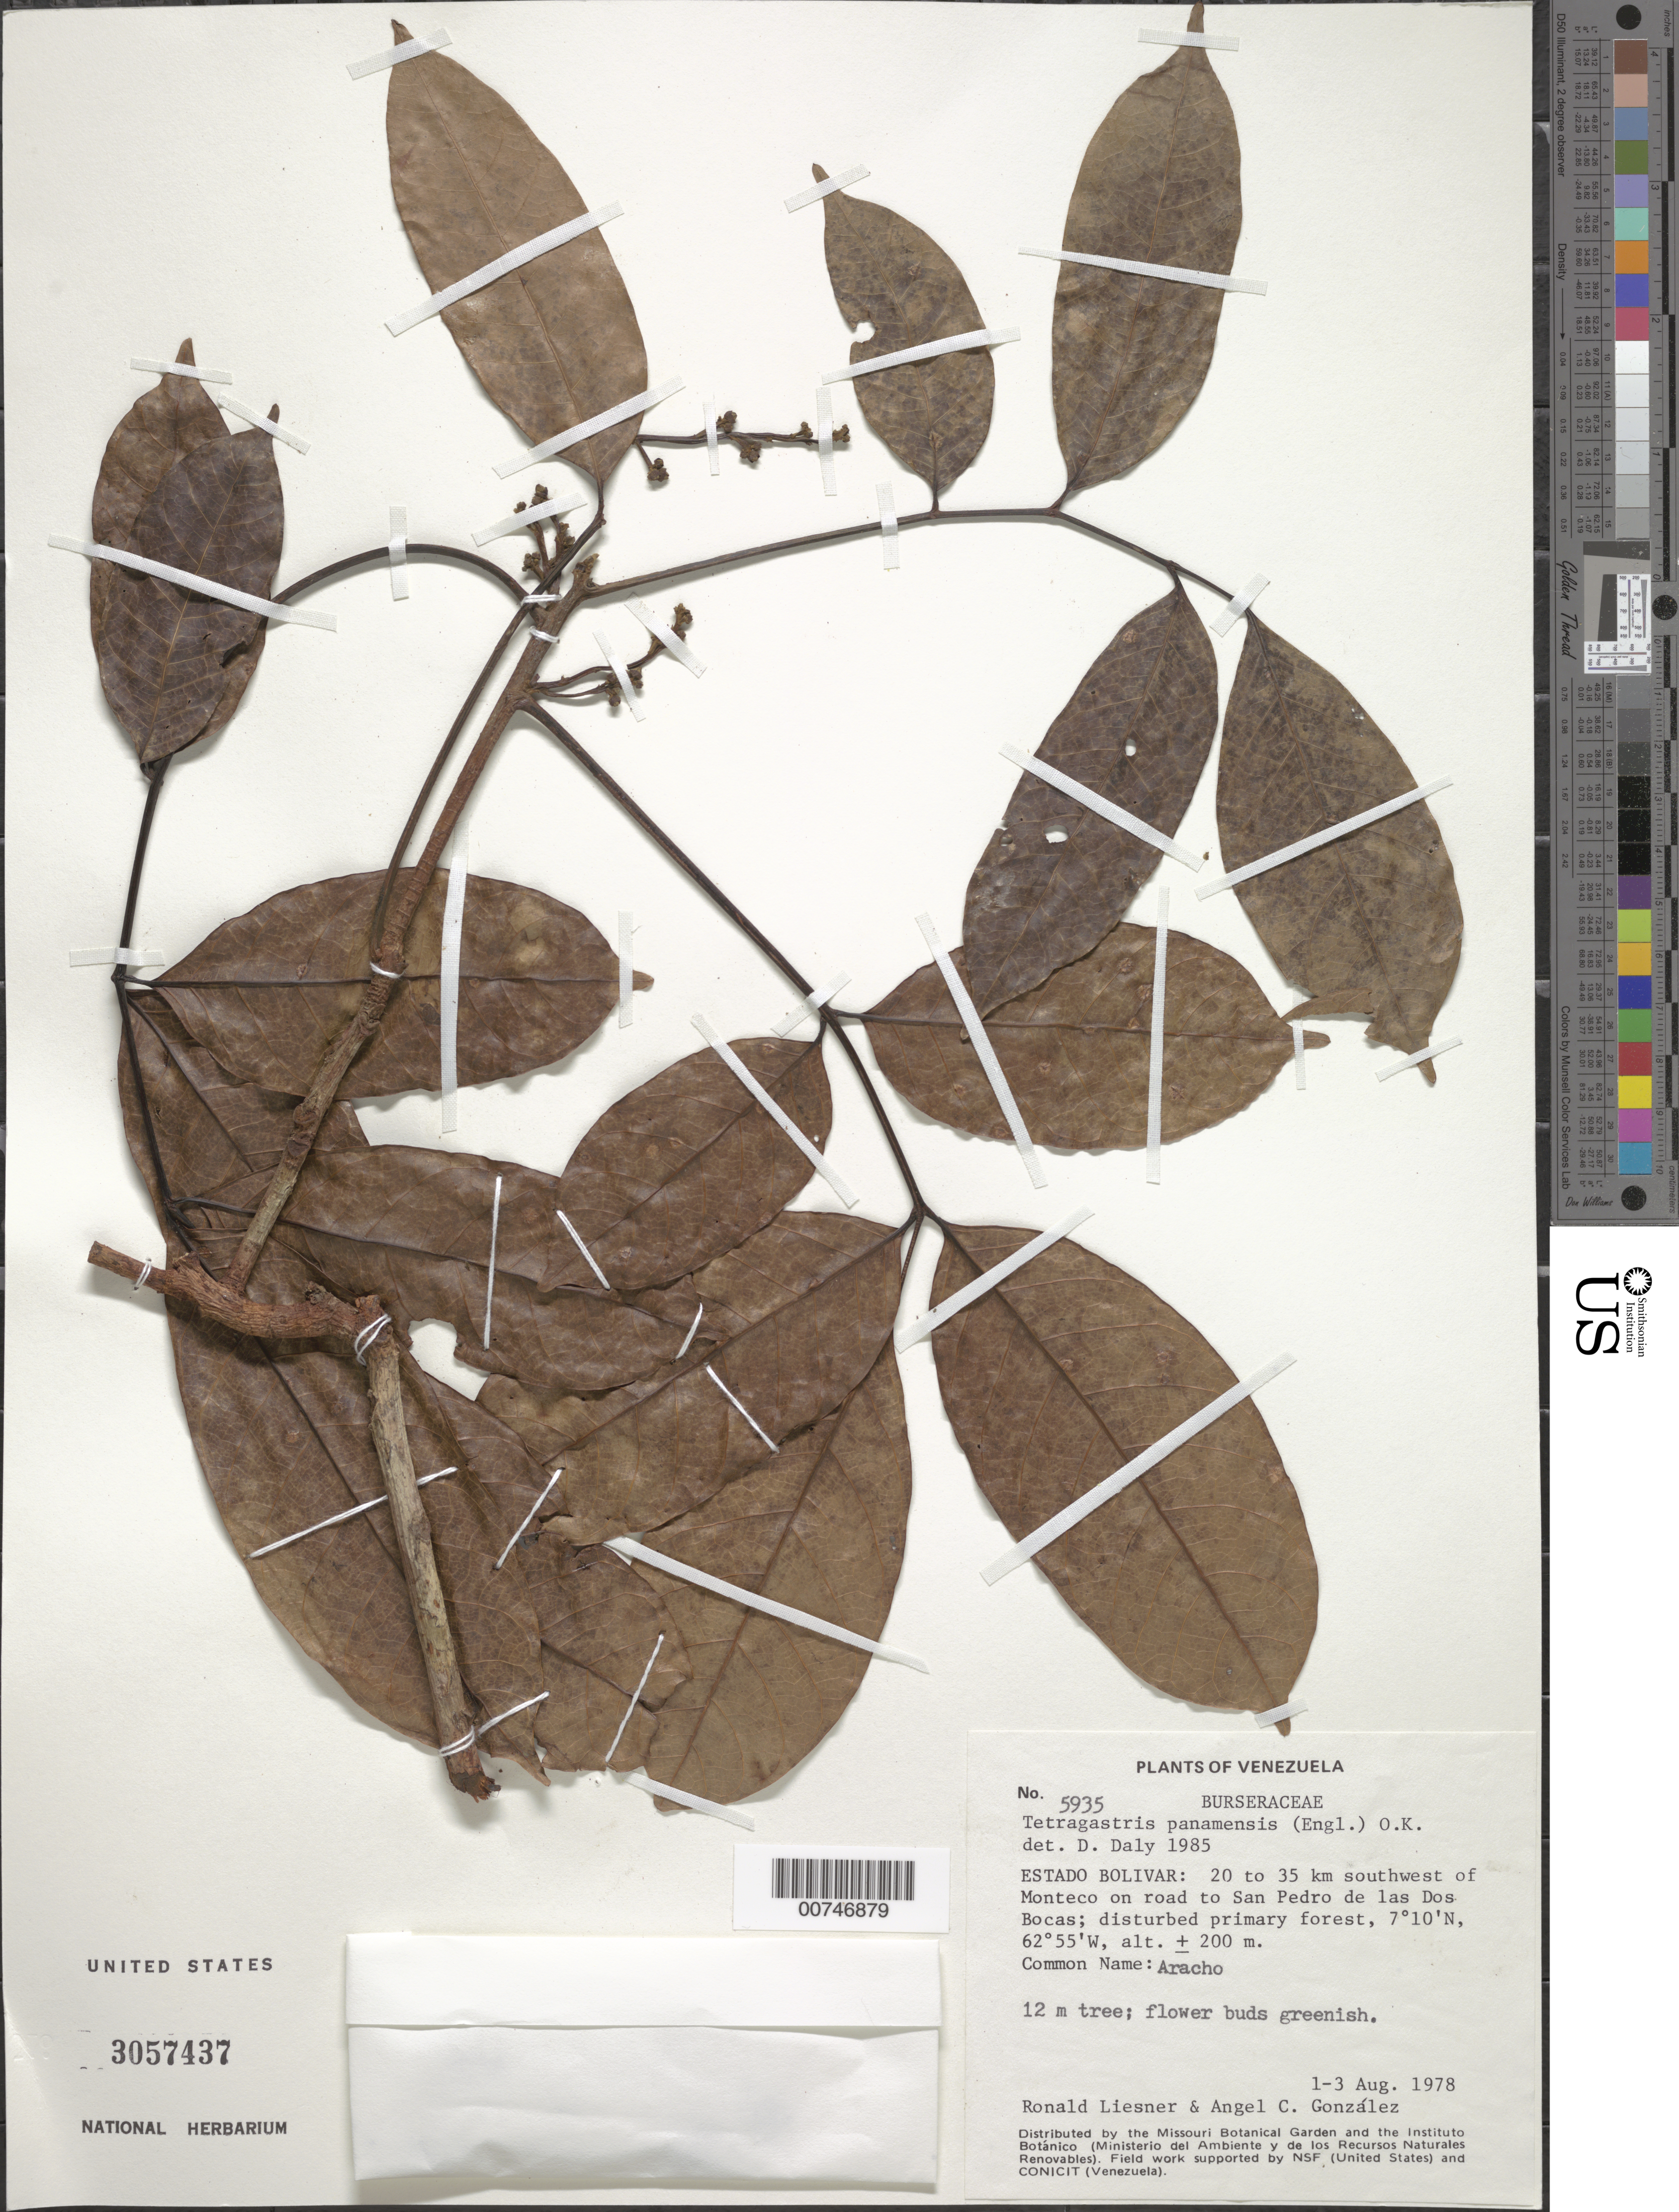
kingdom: Plantae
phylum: Tracheophyta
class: Magnoliopsida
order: Sapindales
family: Burseraceae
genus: Protium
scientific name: Protium stevensonii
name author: (Standl.) Daly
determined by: Daly, Douglas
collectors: R. L. Liesner & A. C. González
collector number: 5935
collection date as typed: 1-Aug-78 to 3-Aug-78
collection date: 1978-08-01/1978-08-03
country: Venezuela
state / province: Bolívar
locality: Monteco, 20-35 km SW of; on road to San Pedro de las Dos Bocas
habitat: Disturbed primary forest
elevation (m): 200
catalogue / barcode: US 3057437